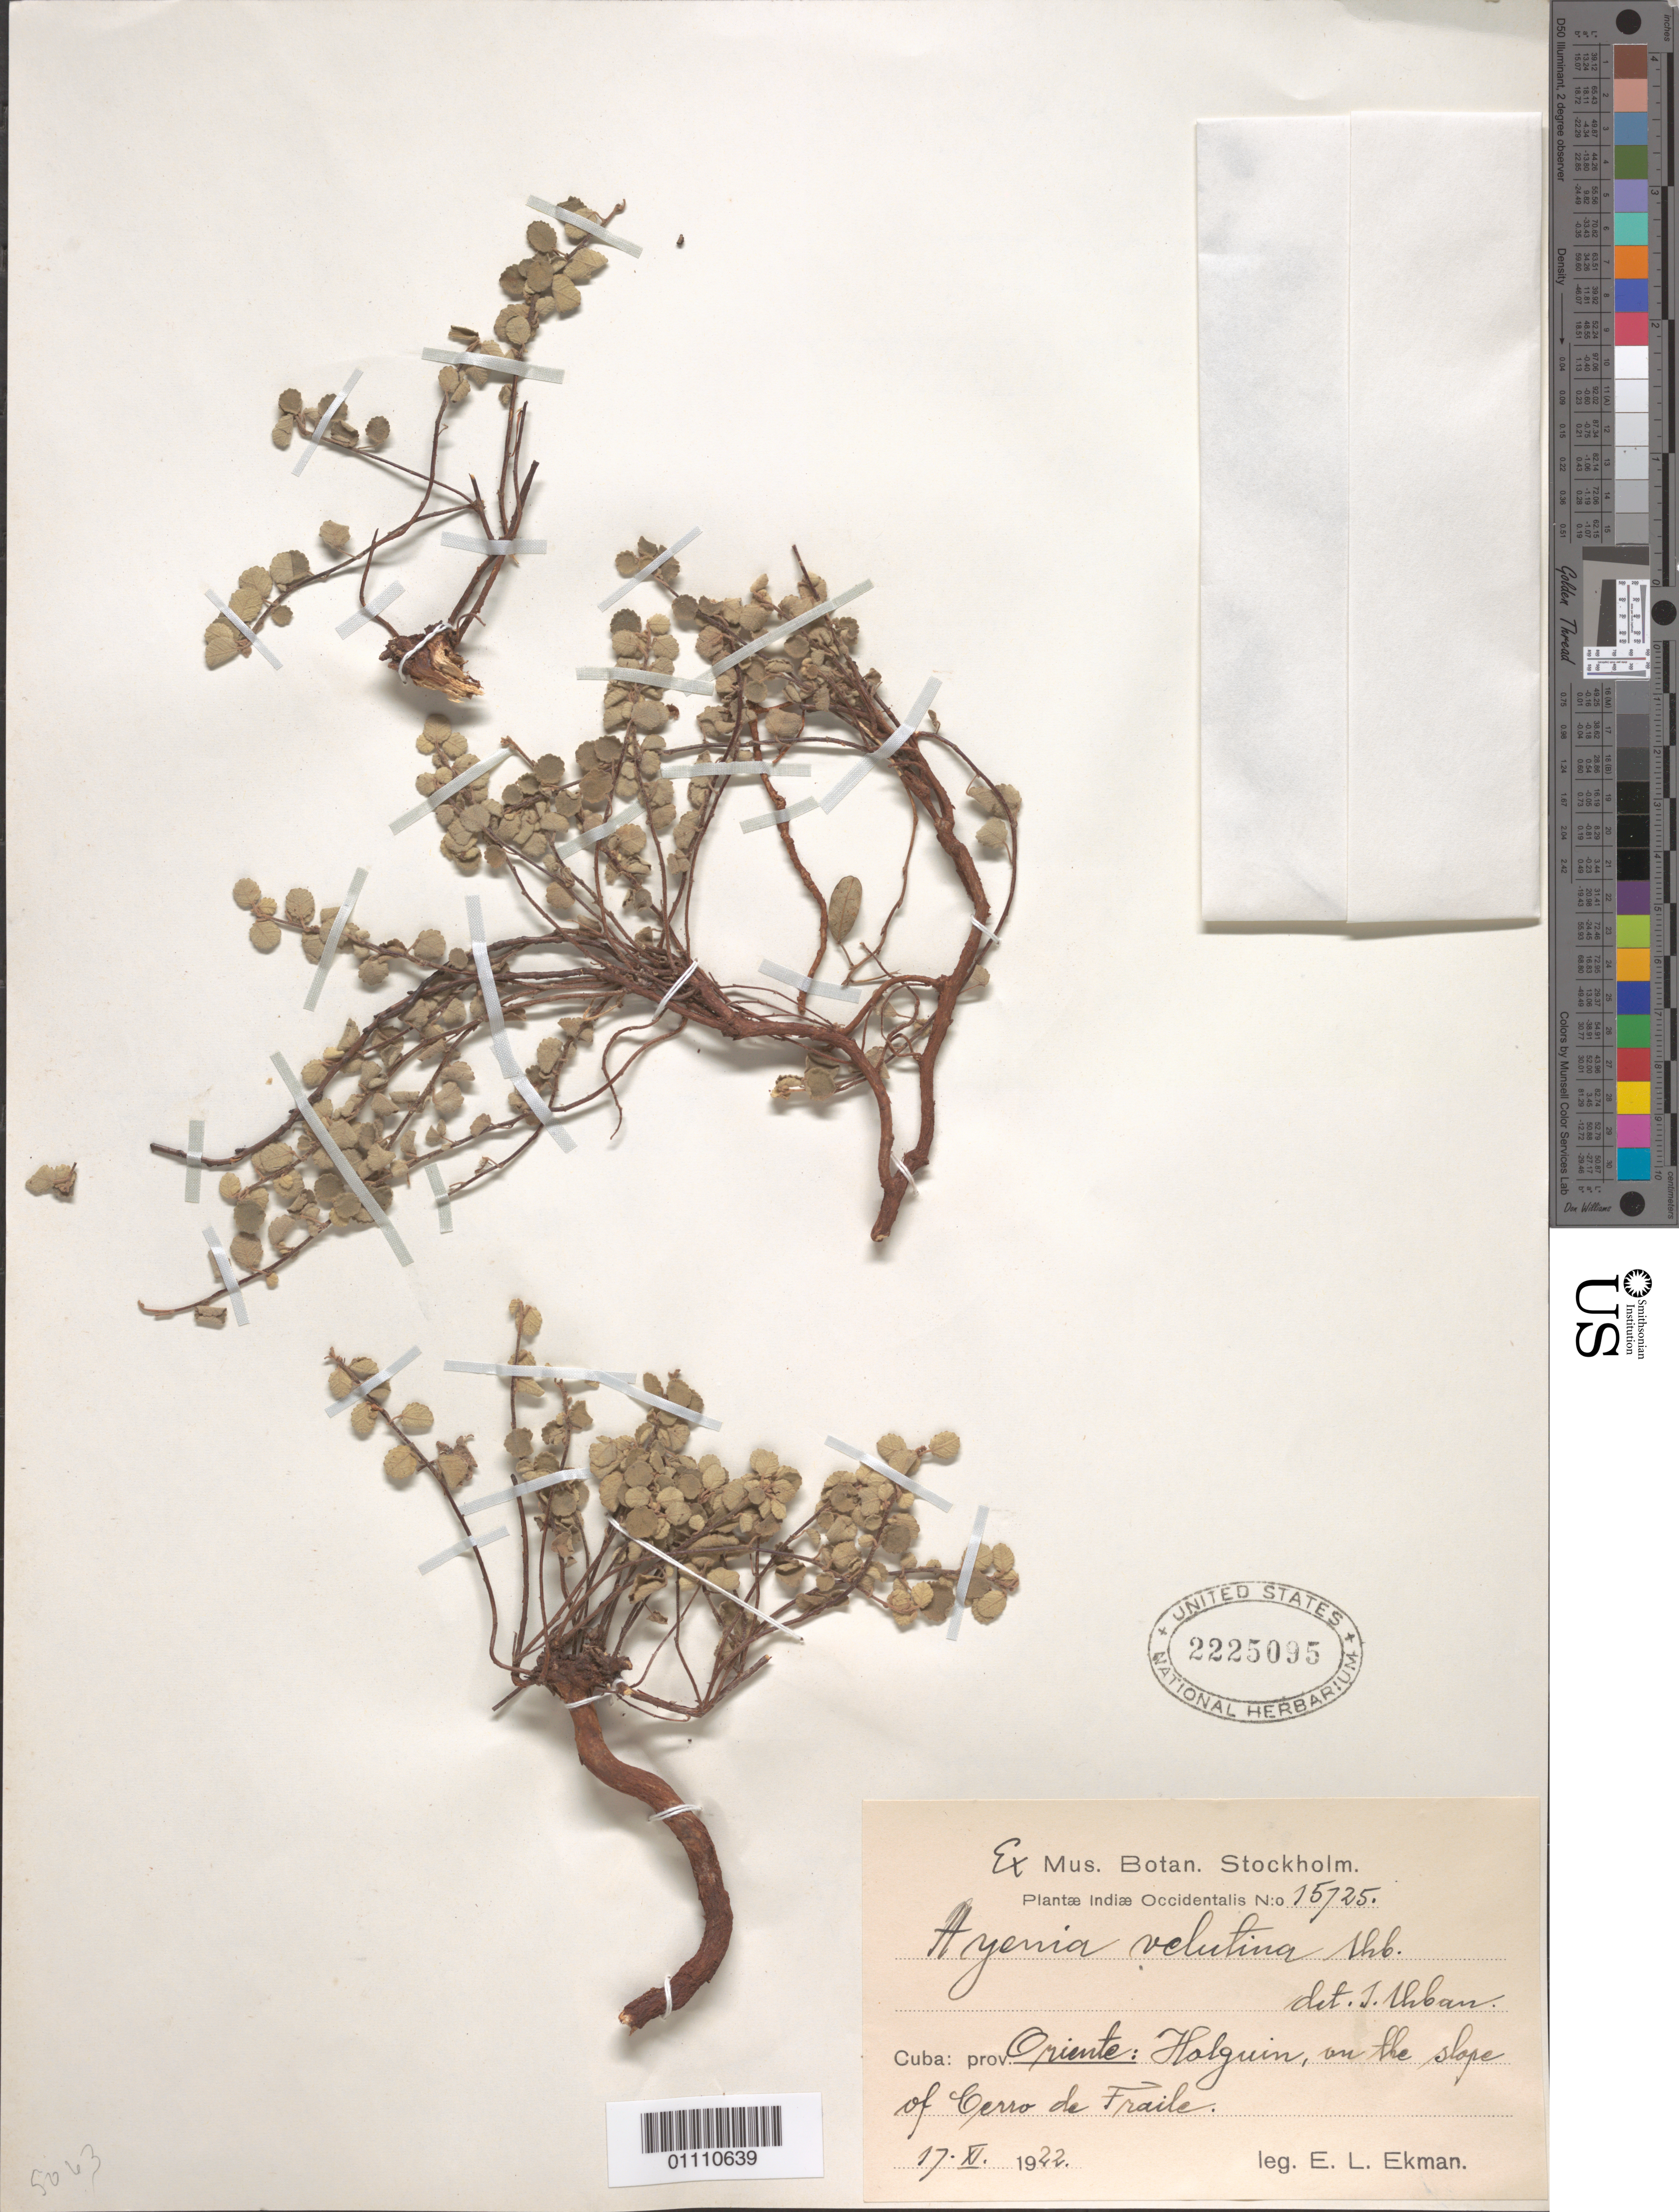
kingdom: Plantae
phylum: Tracheophyta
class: Magnoliopsida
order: Malvales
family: Malvaceae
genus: Ayenia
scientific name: Ayenia velutina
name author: Urb.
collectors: E. L. Ekman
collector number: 15725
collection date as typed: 17 Nov 1922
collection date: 1922-11-17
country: Cuba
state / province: Holguín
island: Cuba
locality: Holguin, on the slope of Cerro de Fraile, Oriente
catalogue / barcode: US 2225095